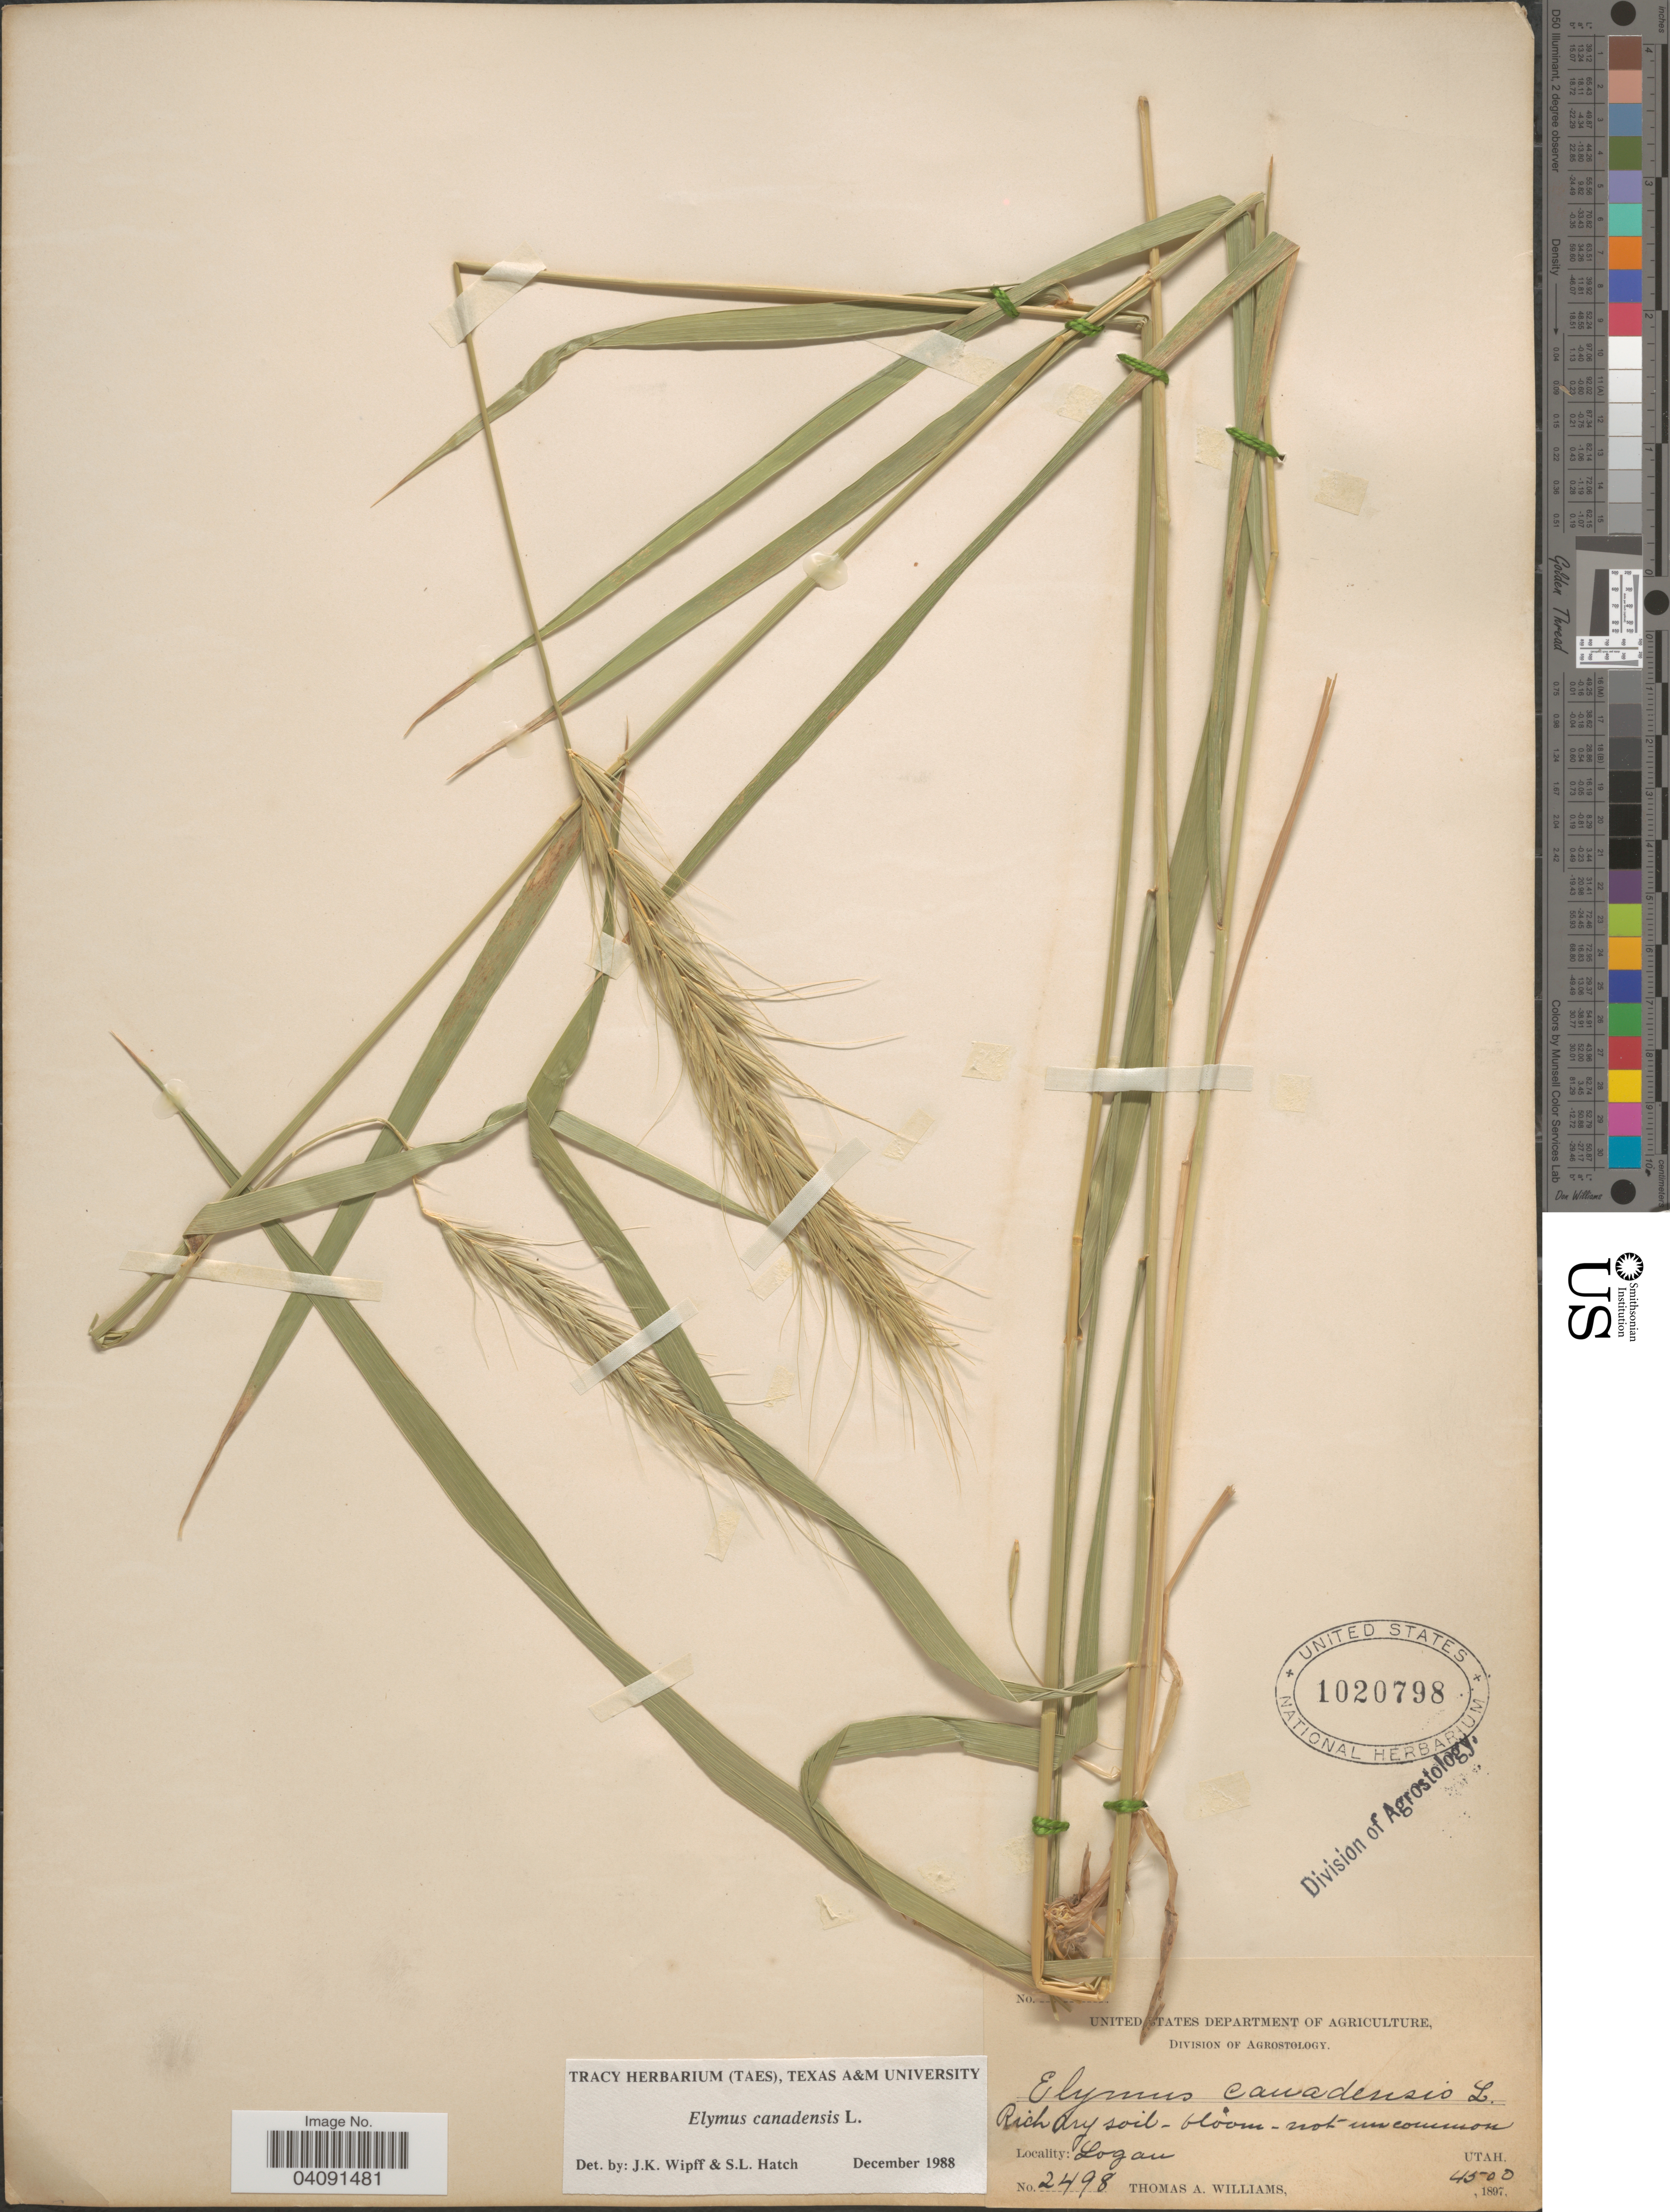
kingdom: Plantae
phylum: Tracheophyta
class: Liliopsida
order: Poales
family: Poaceae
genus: Elymus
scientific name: Elymus canadensis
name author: L.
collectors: T. A. Williams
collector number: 2498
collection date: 1897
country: United States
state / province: Utah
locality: Rich dry soil - bloom - not uncommon. Logan.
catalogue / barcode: US 1020798